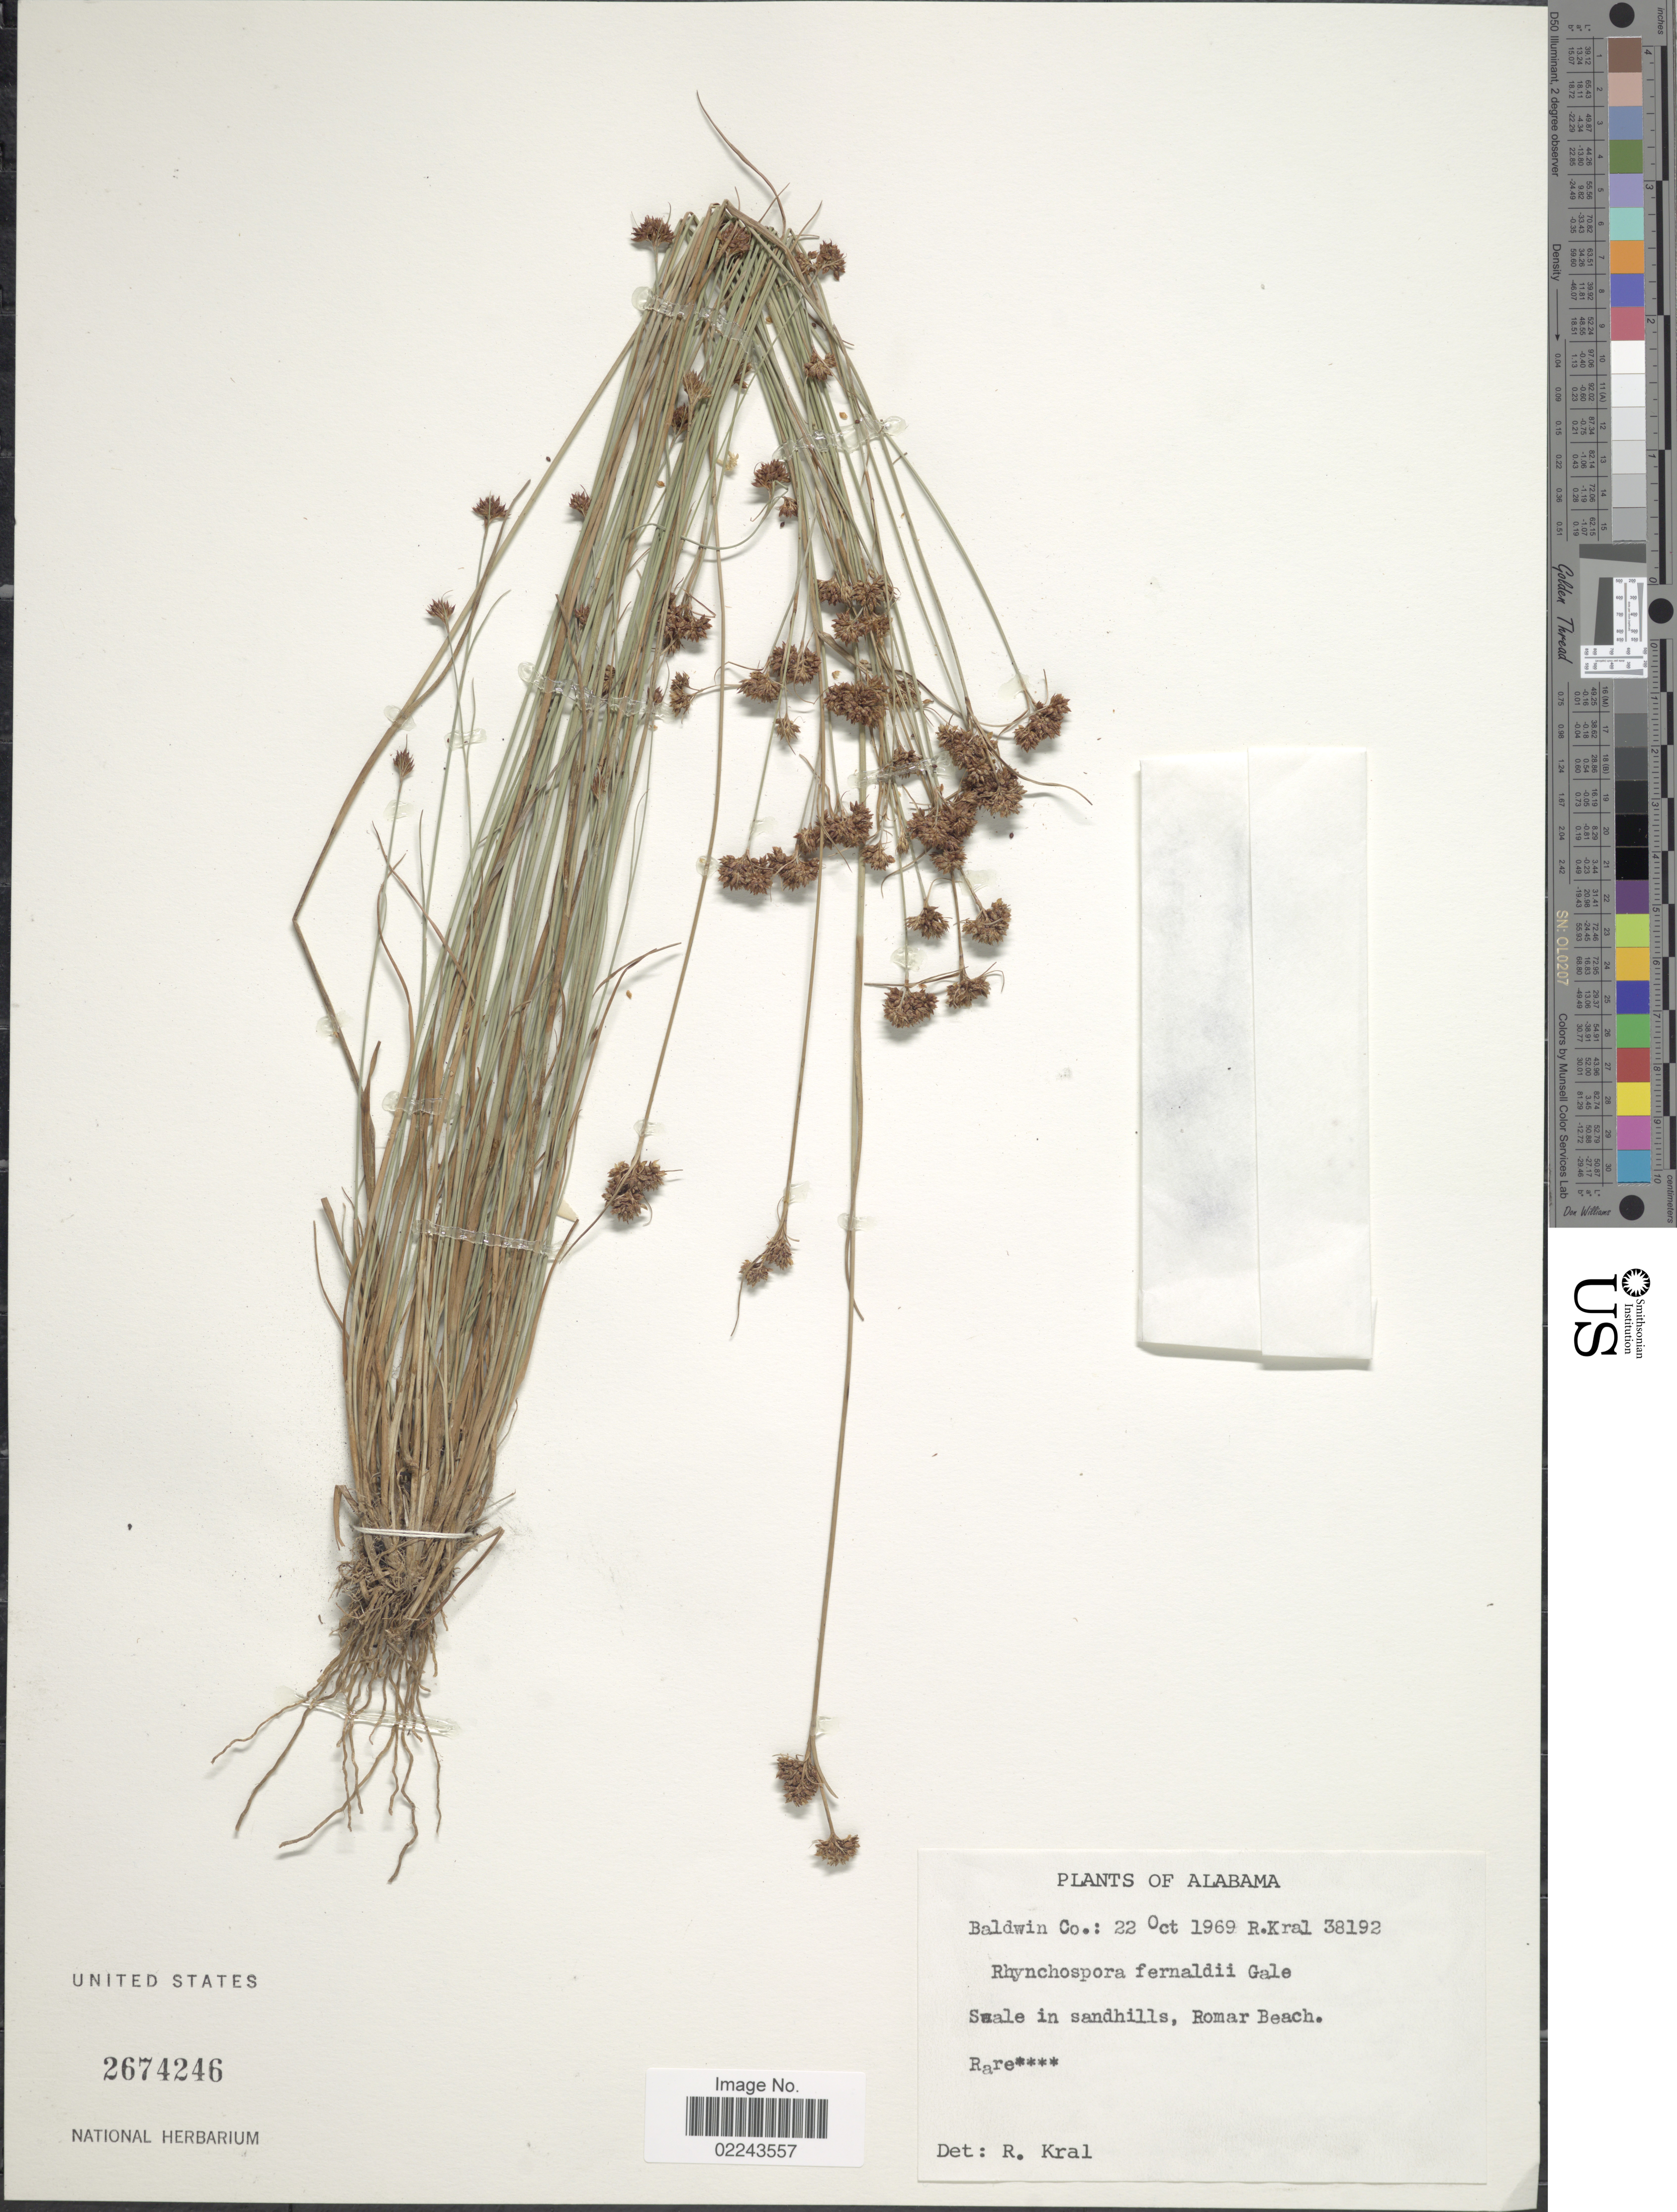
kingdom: Plantae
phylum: Tracheophyta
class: Liliopsida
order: Poales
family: Cyperaceae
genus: Rhynchospora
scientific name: Rhynchospora fernaldii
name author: Gale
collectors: R. Kral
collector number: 38192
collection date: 1969-10-22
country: United States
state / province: Alabama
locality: Baldwin Co, Romar Beach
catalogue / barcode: US 2674246